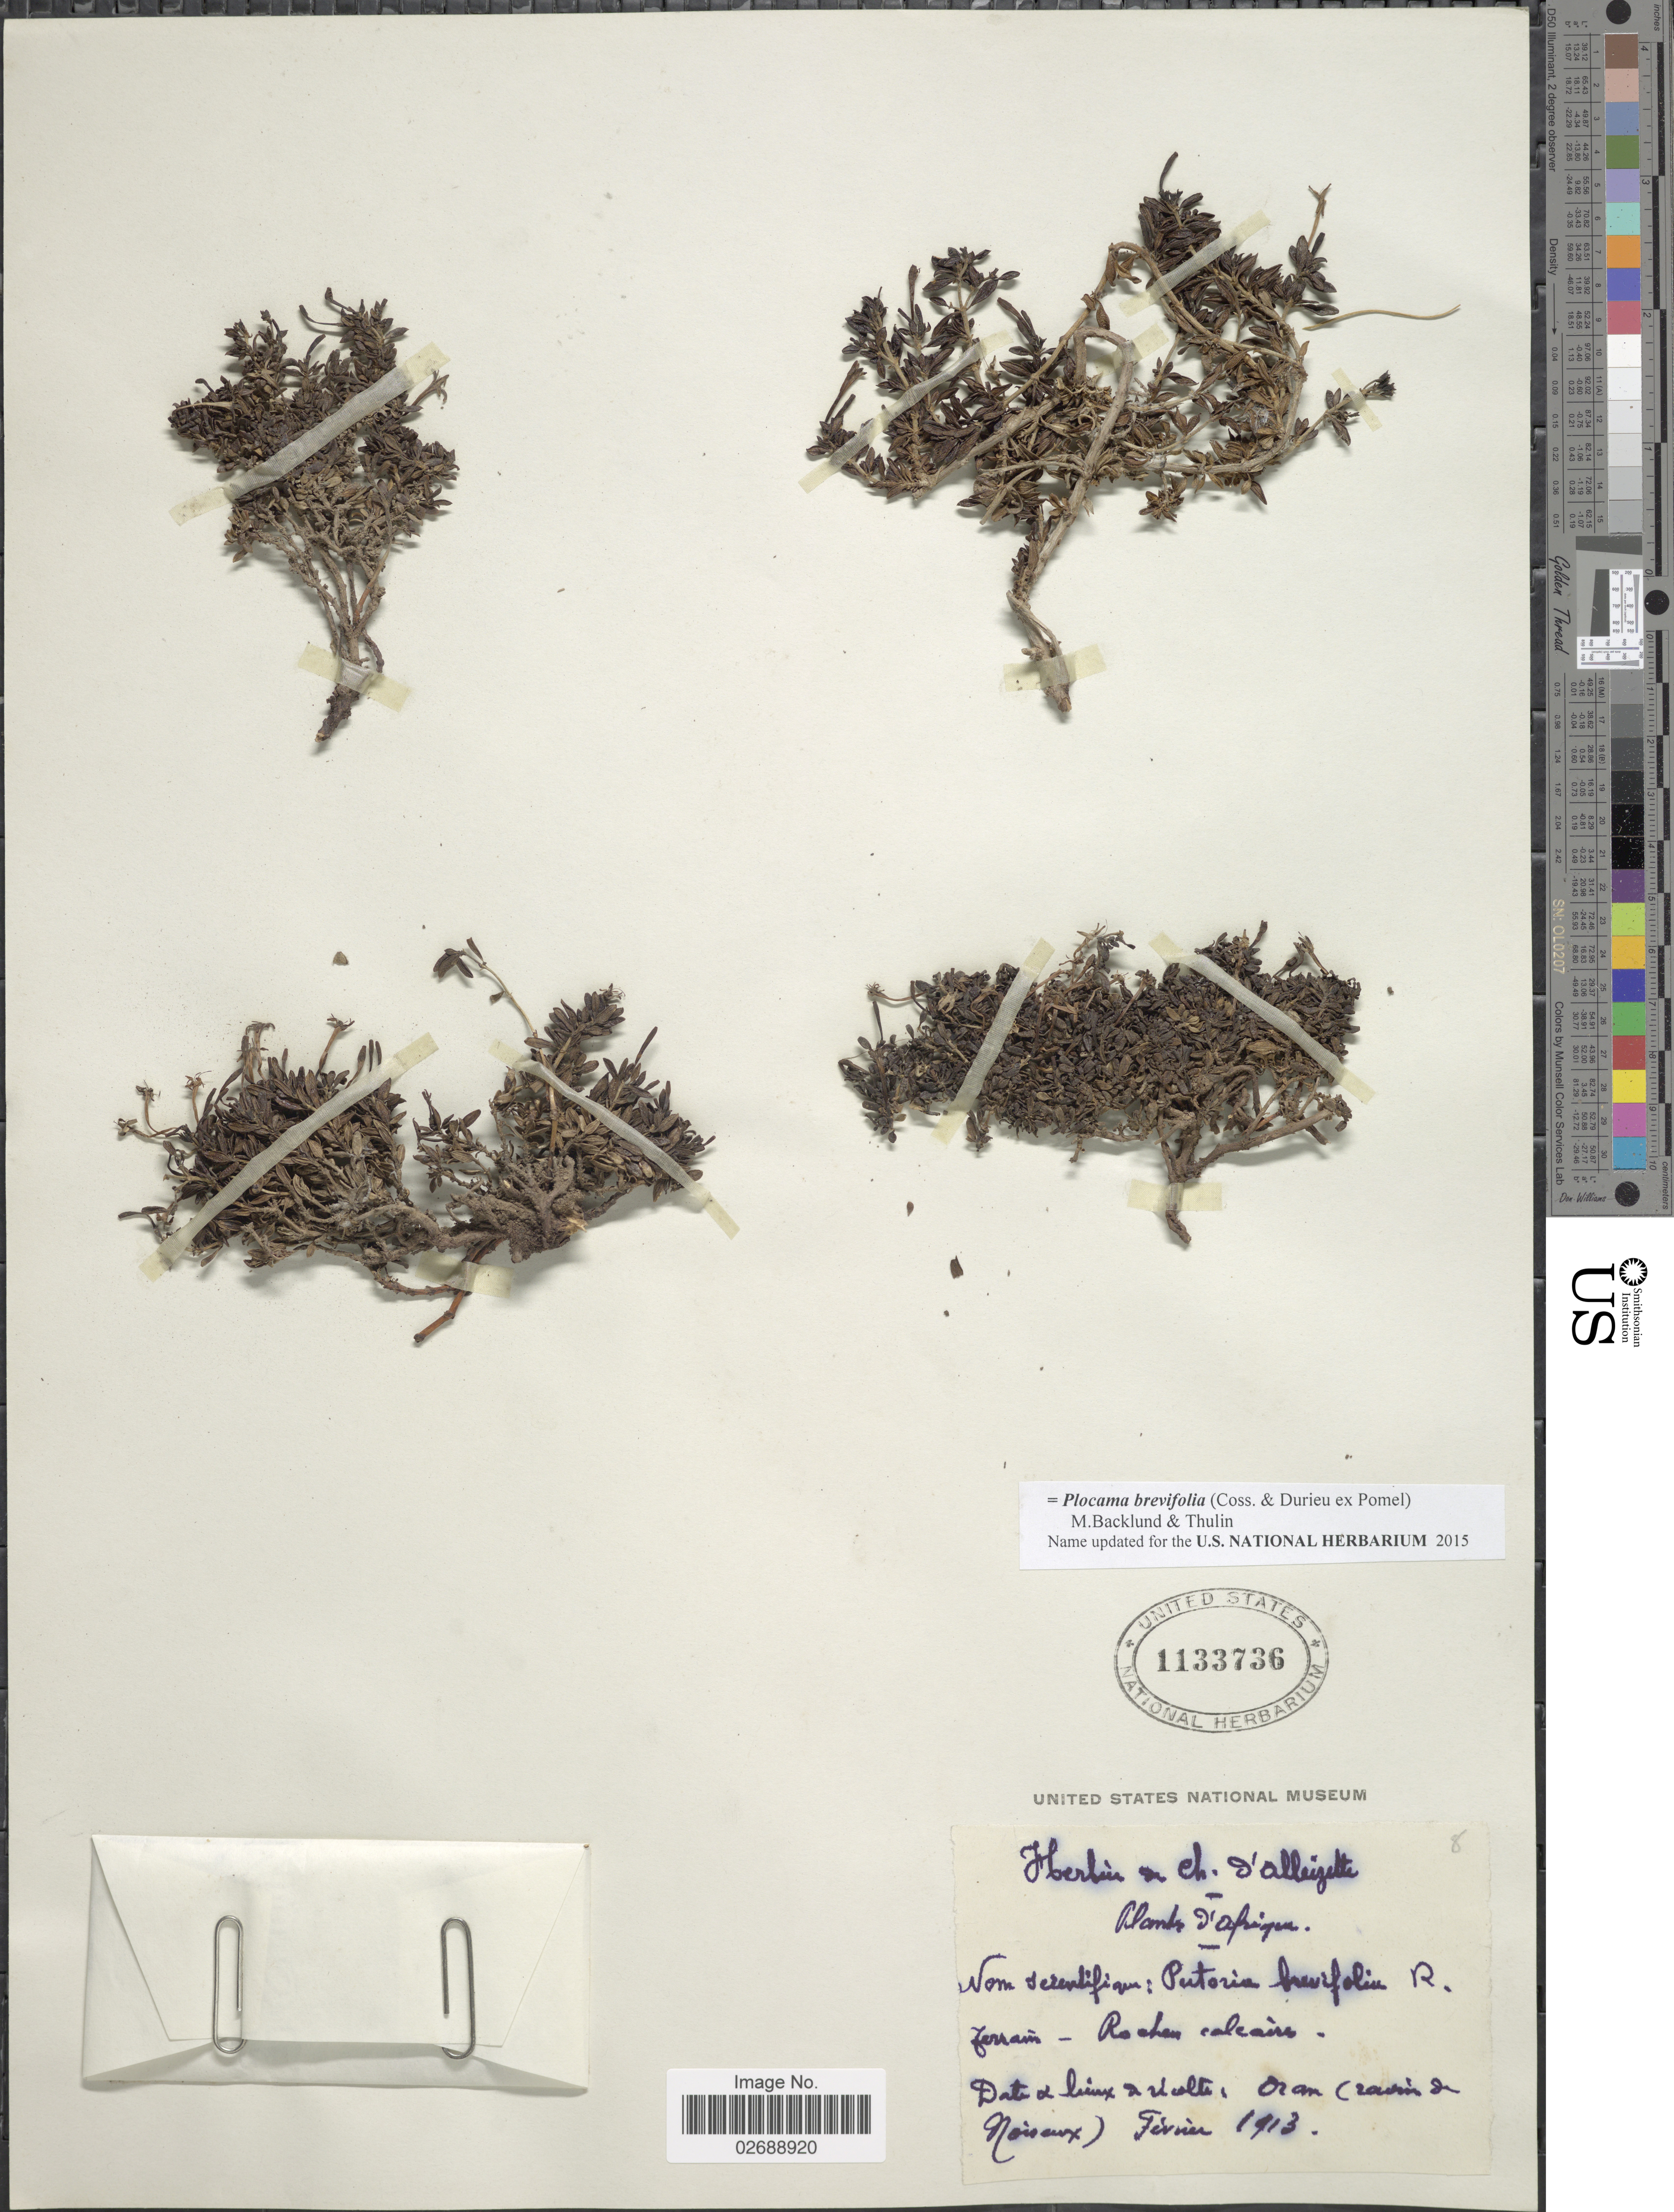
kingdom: Plantae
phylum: Tracheophyta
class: Magnoliopsida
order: Gentianales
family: Rubiaceae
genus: Plocama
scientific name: Plocama brevifolia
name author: (Coss. & Durieu ex Pomel) M.Backlund & Thulin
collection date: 1913-02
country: Algeria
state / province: Oran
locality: Afrique. (ravines Noiseux)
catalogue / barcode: US 1133736